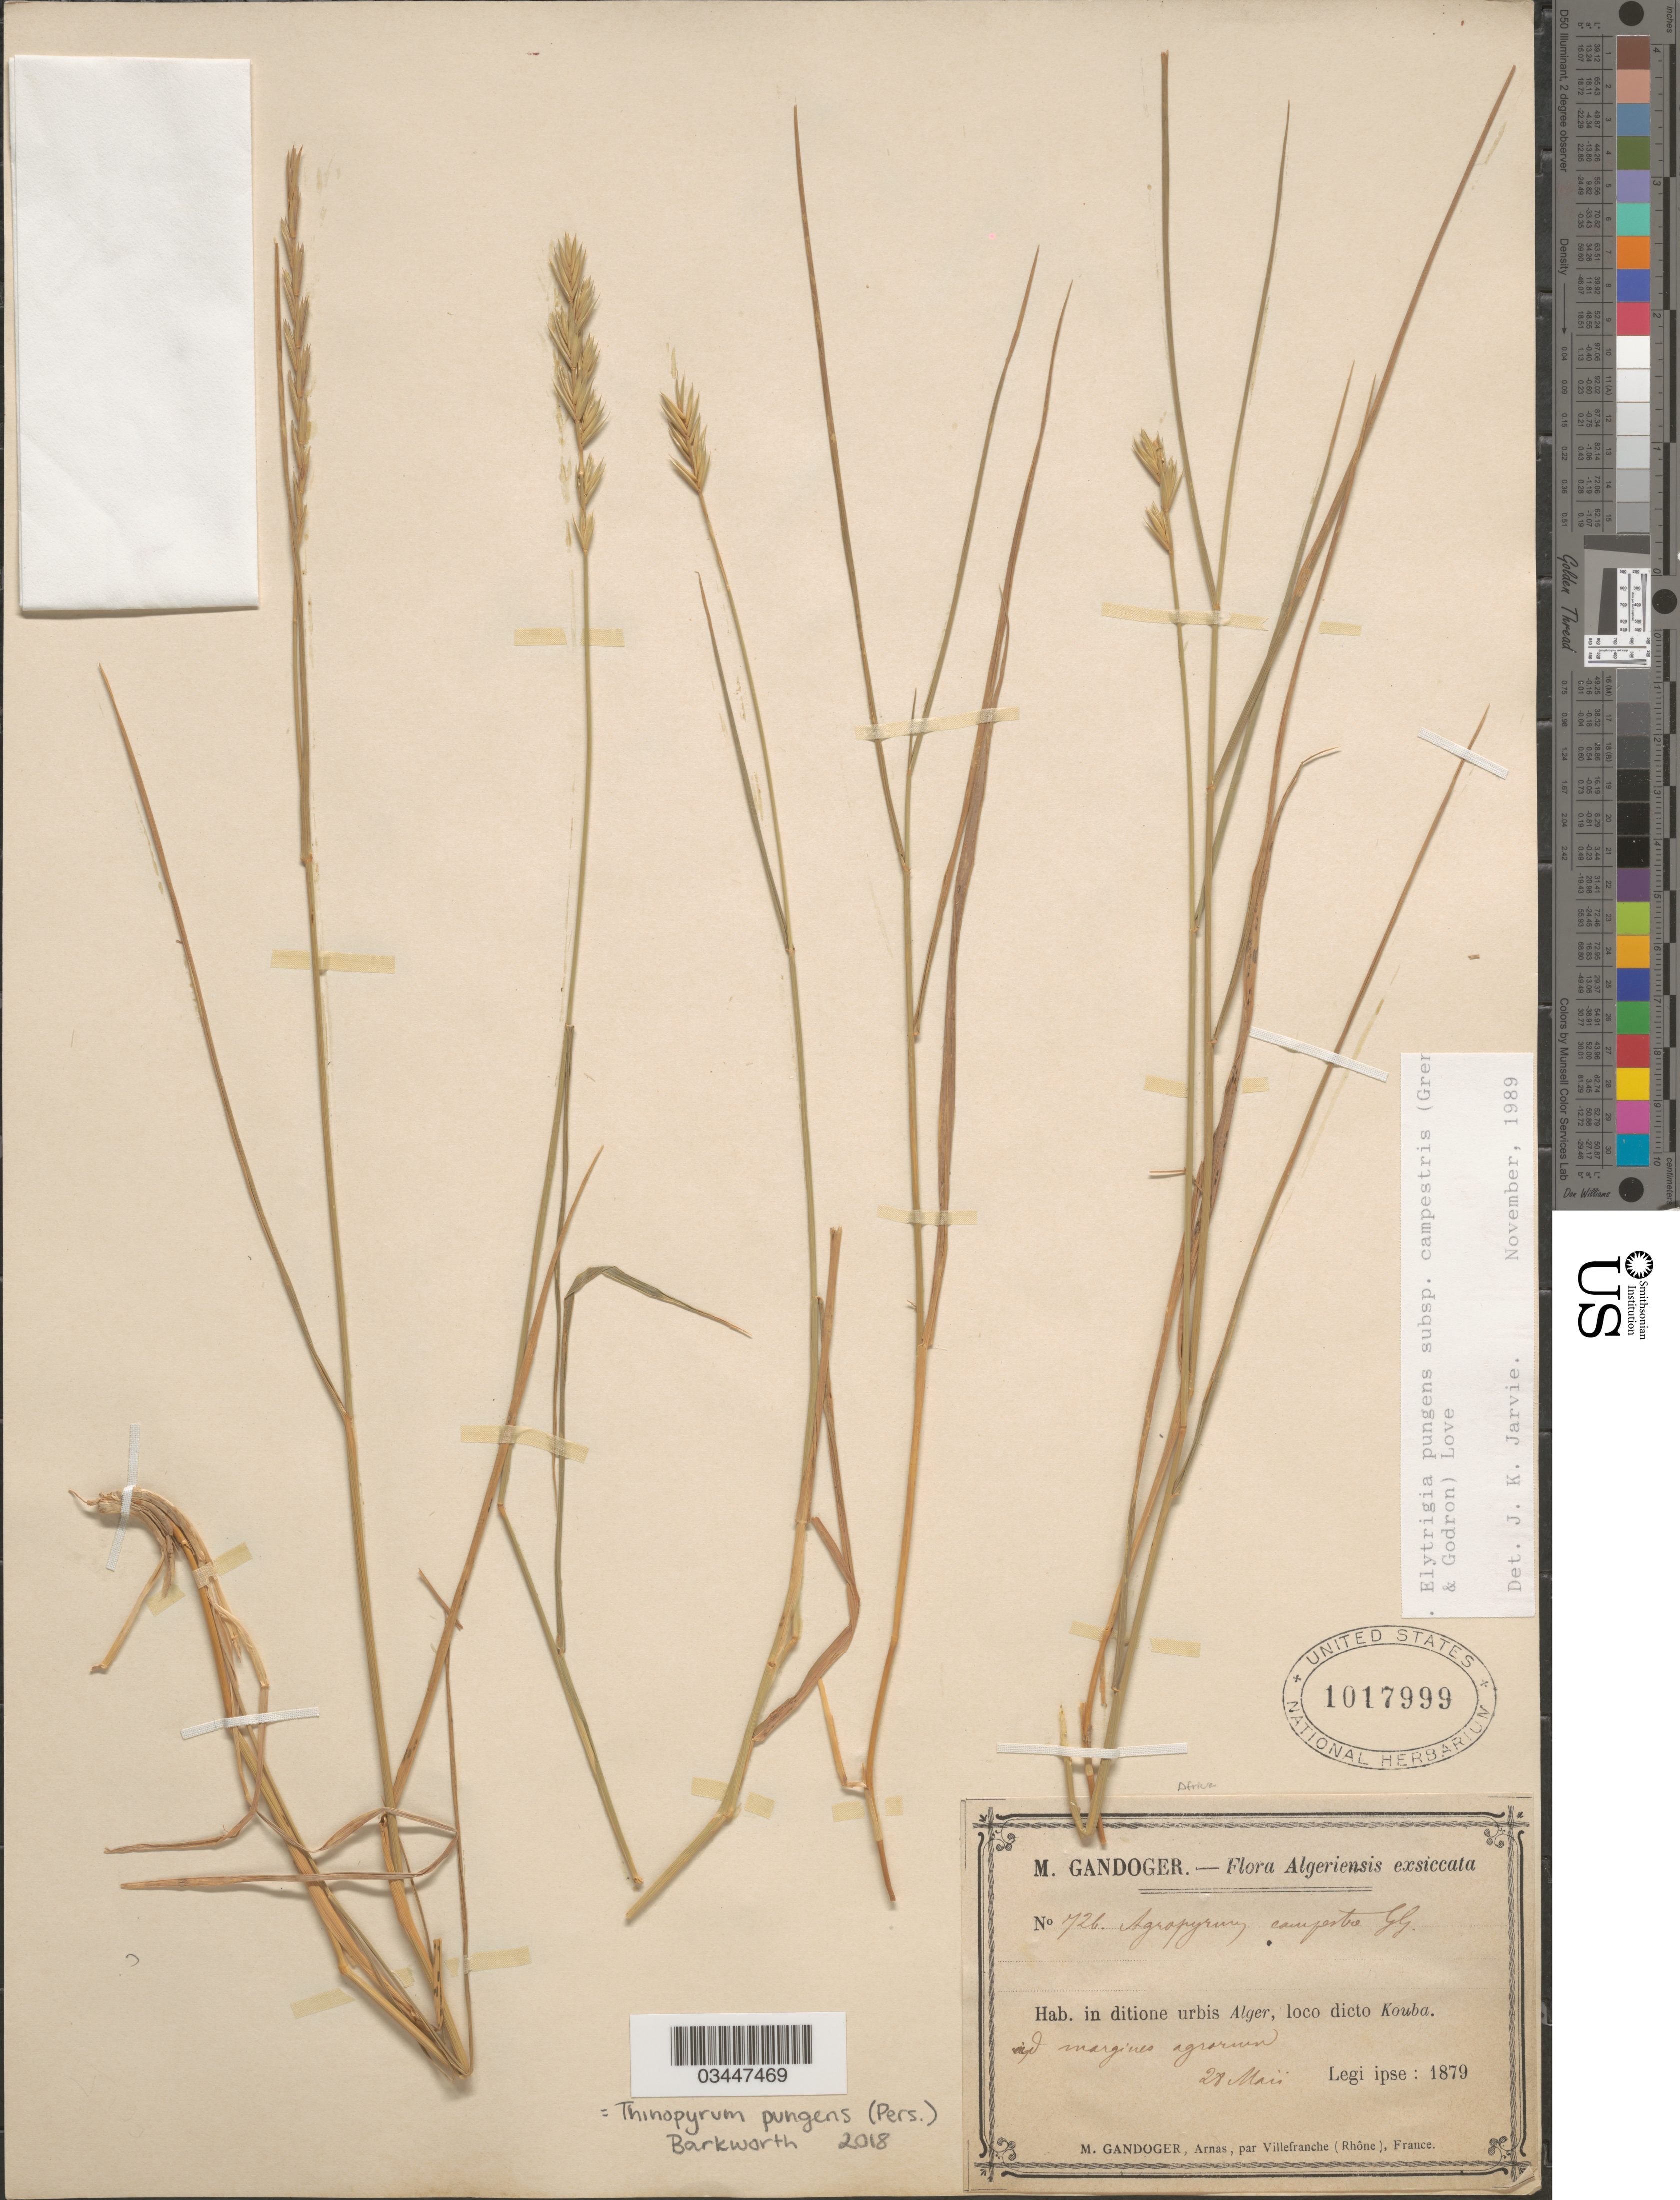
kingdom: Plantae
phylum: Tracheophyta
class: Liliopsida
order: Poales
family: Poaceae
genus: Thinopyrum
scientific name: Thinopyrum pungens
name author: (Pers.) Barkworth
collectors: M. Gandoger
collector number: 726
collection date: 1879-05-28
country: Algeria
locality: Algeriensis. In ditione urbis Alger, loco dicto Kouba.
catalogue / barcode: US 1017999